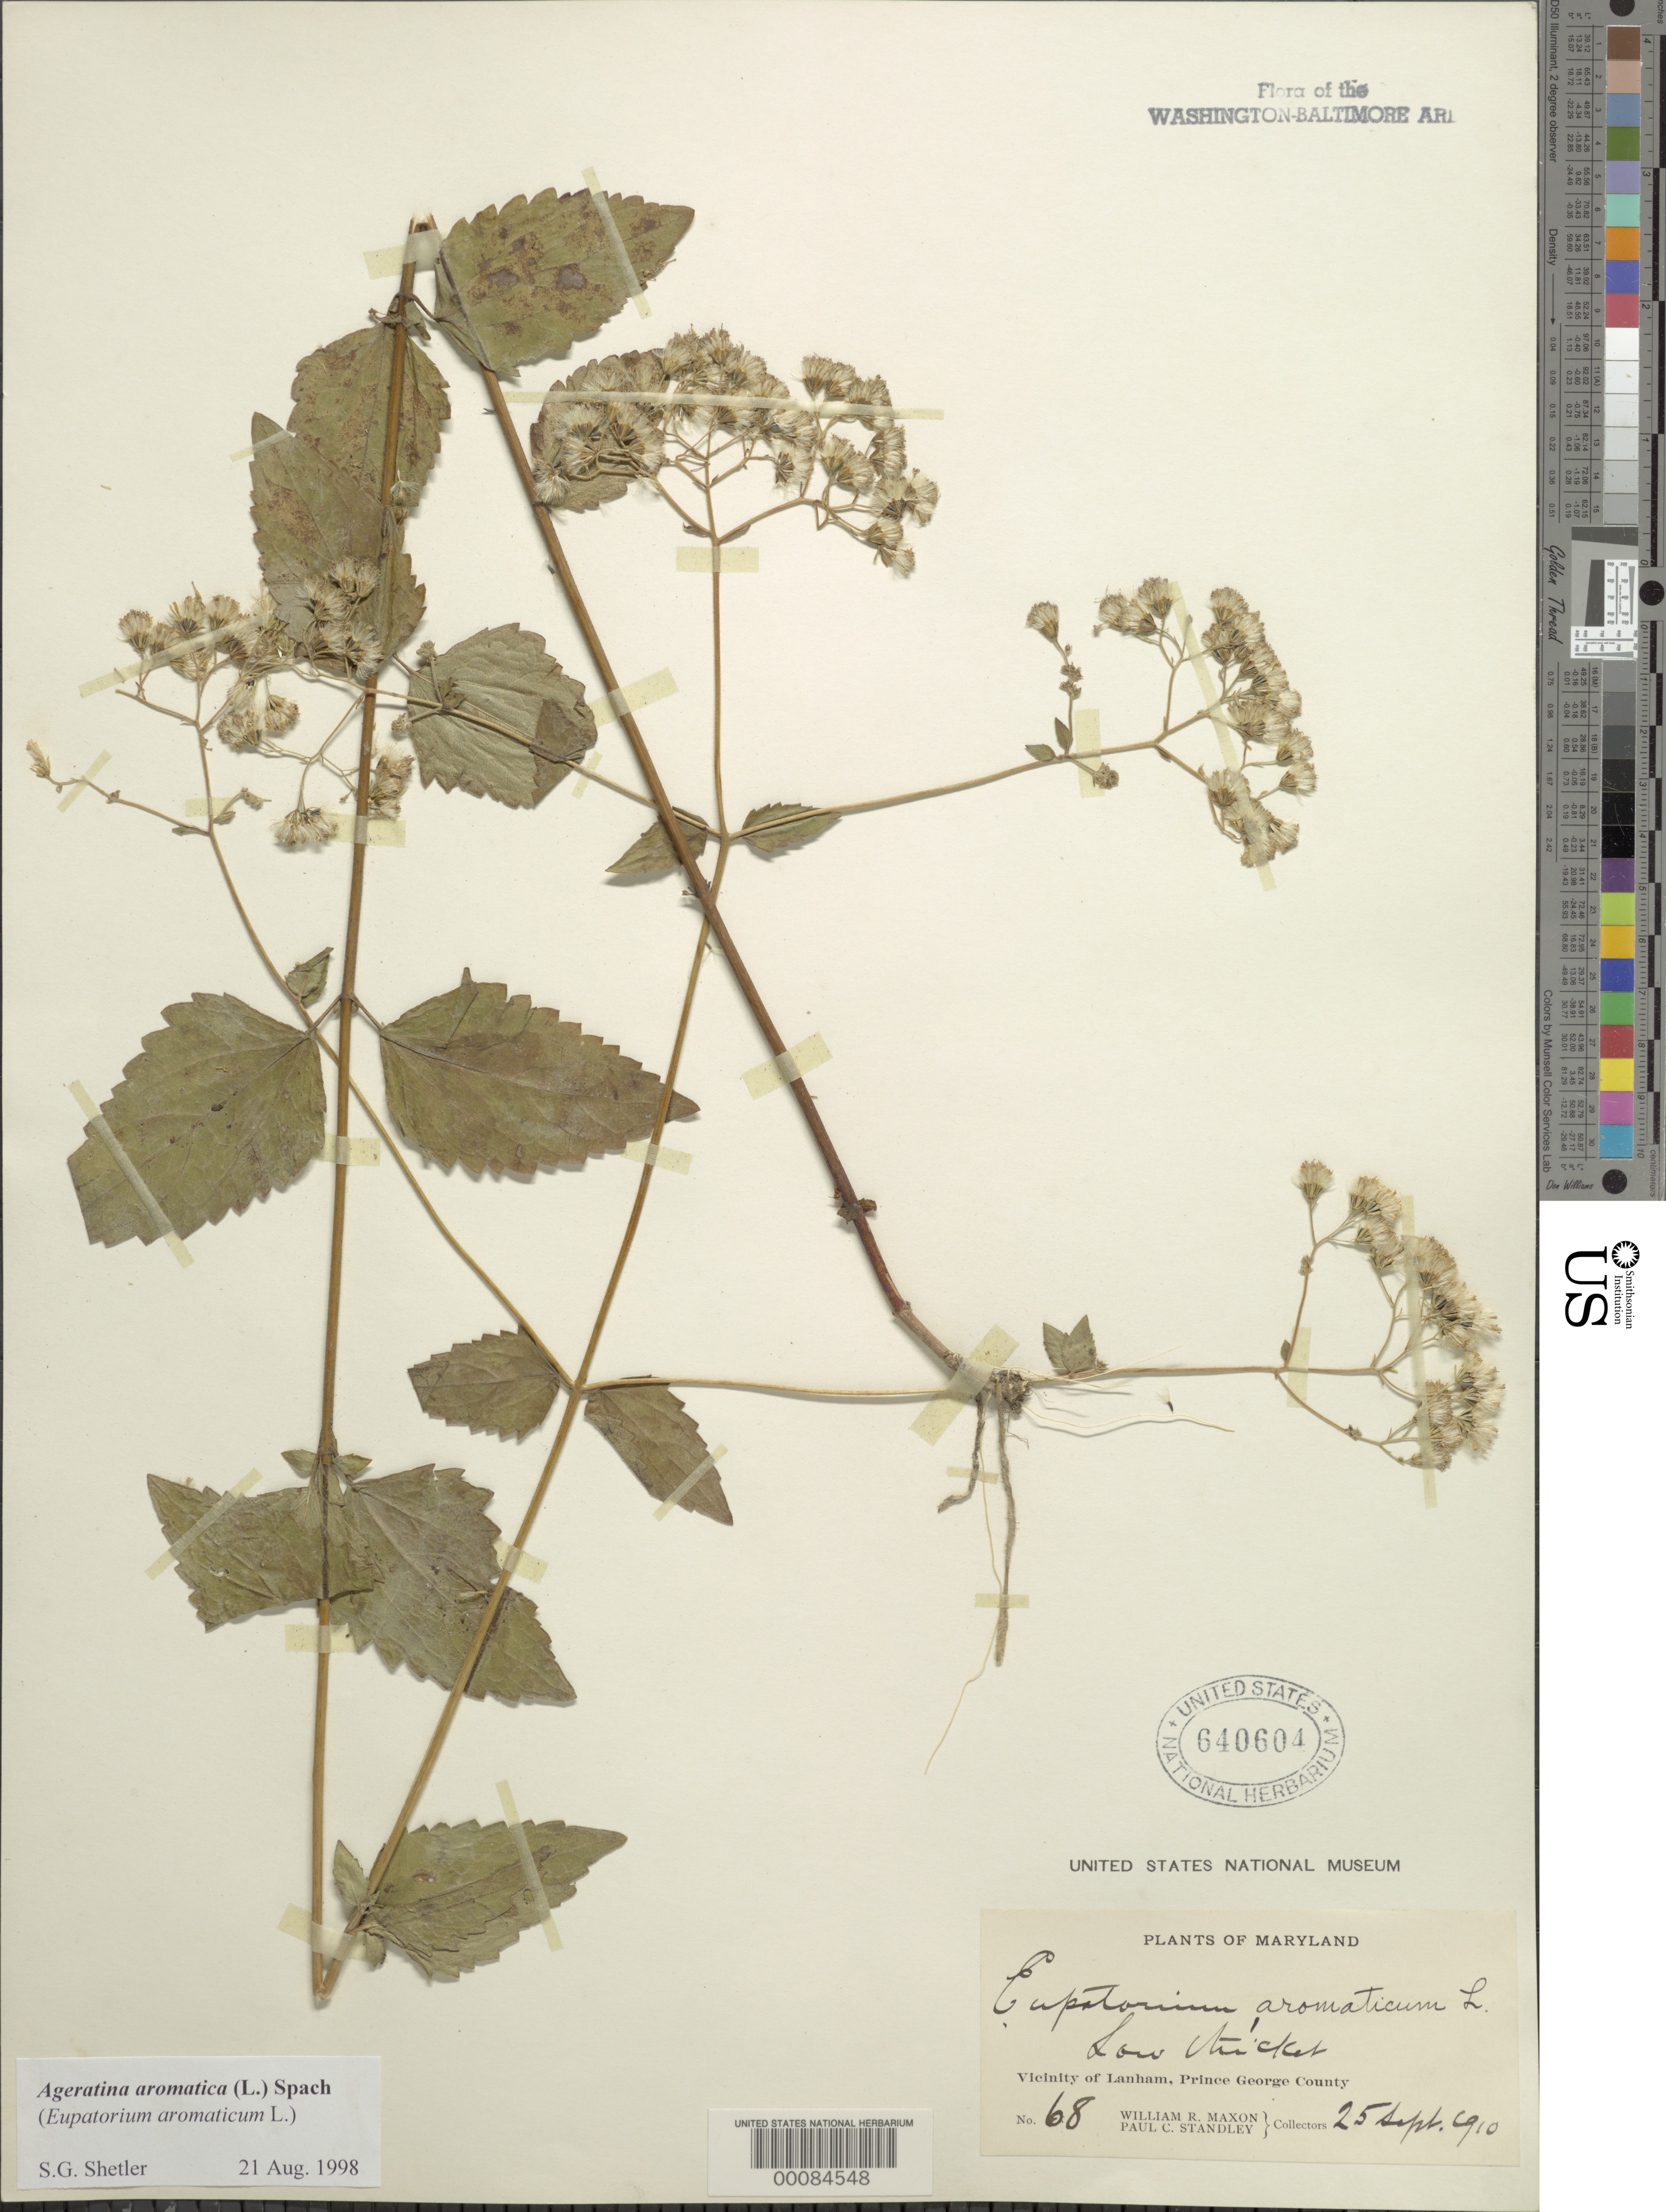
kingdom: Plantae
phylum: Tracheophyta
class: Magnoliopsida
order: Asterales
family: Asteraceae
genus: Ageratina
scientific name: Ageratina aromatica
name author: (L.) Spach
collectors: W. R. Maxon & P. C. Standley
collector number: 689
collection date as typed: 25 Sep 1910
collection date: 1910-09-25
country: United States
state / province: Maryland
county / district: Prince George's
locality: Lanham vicinity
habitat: Low thicket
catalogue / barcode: US 640604